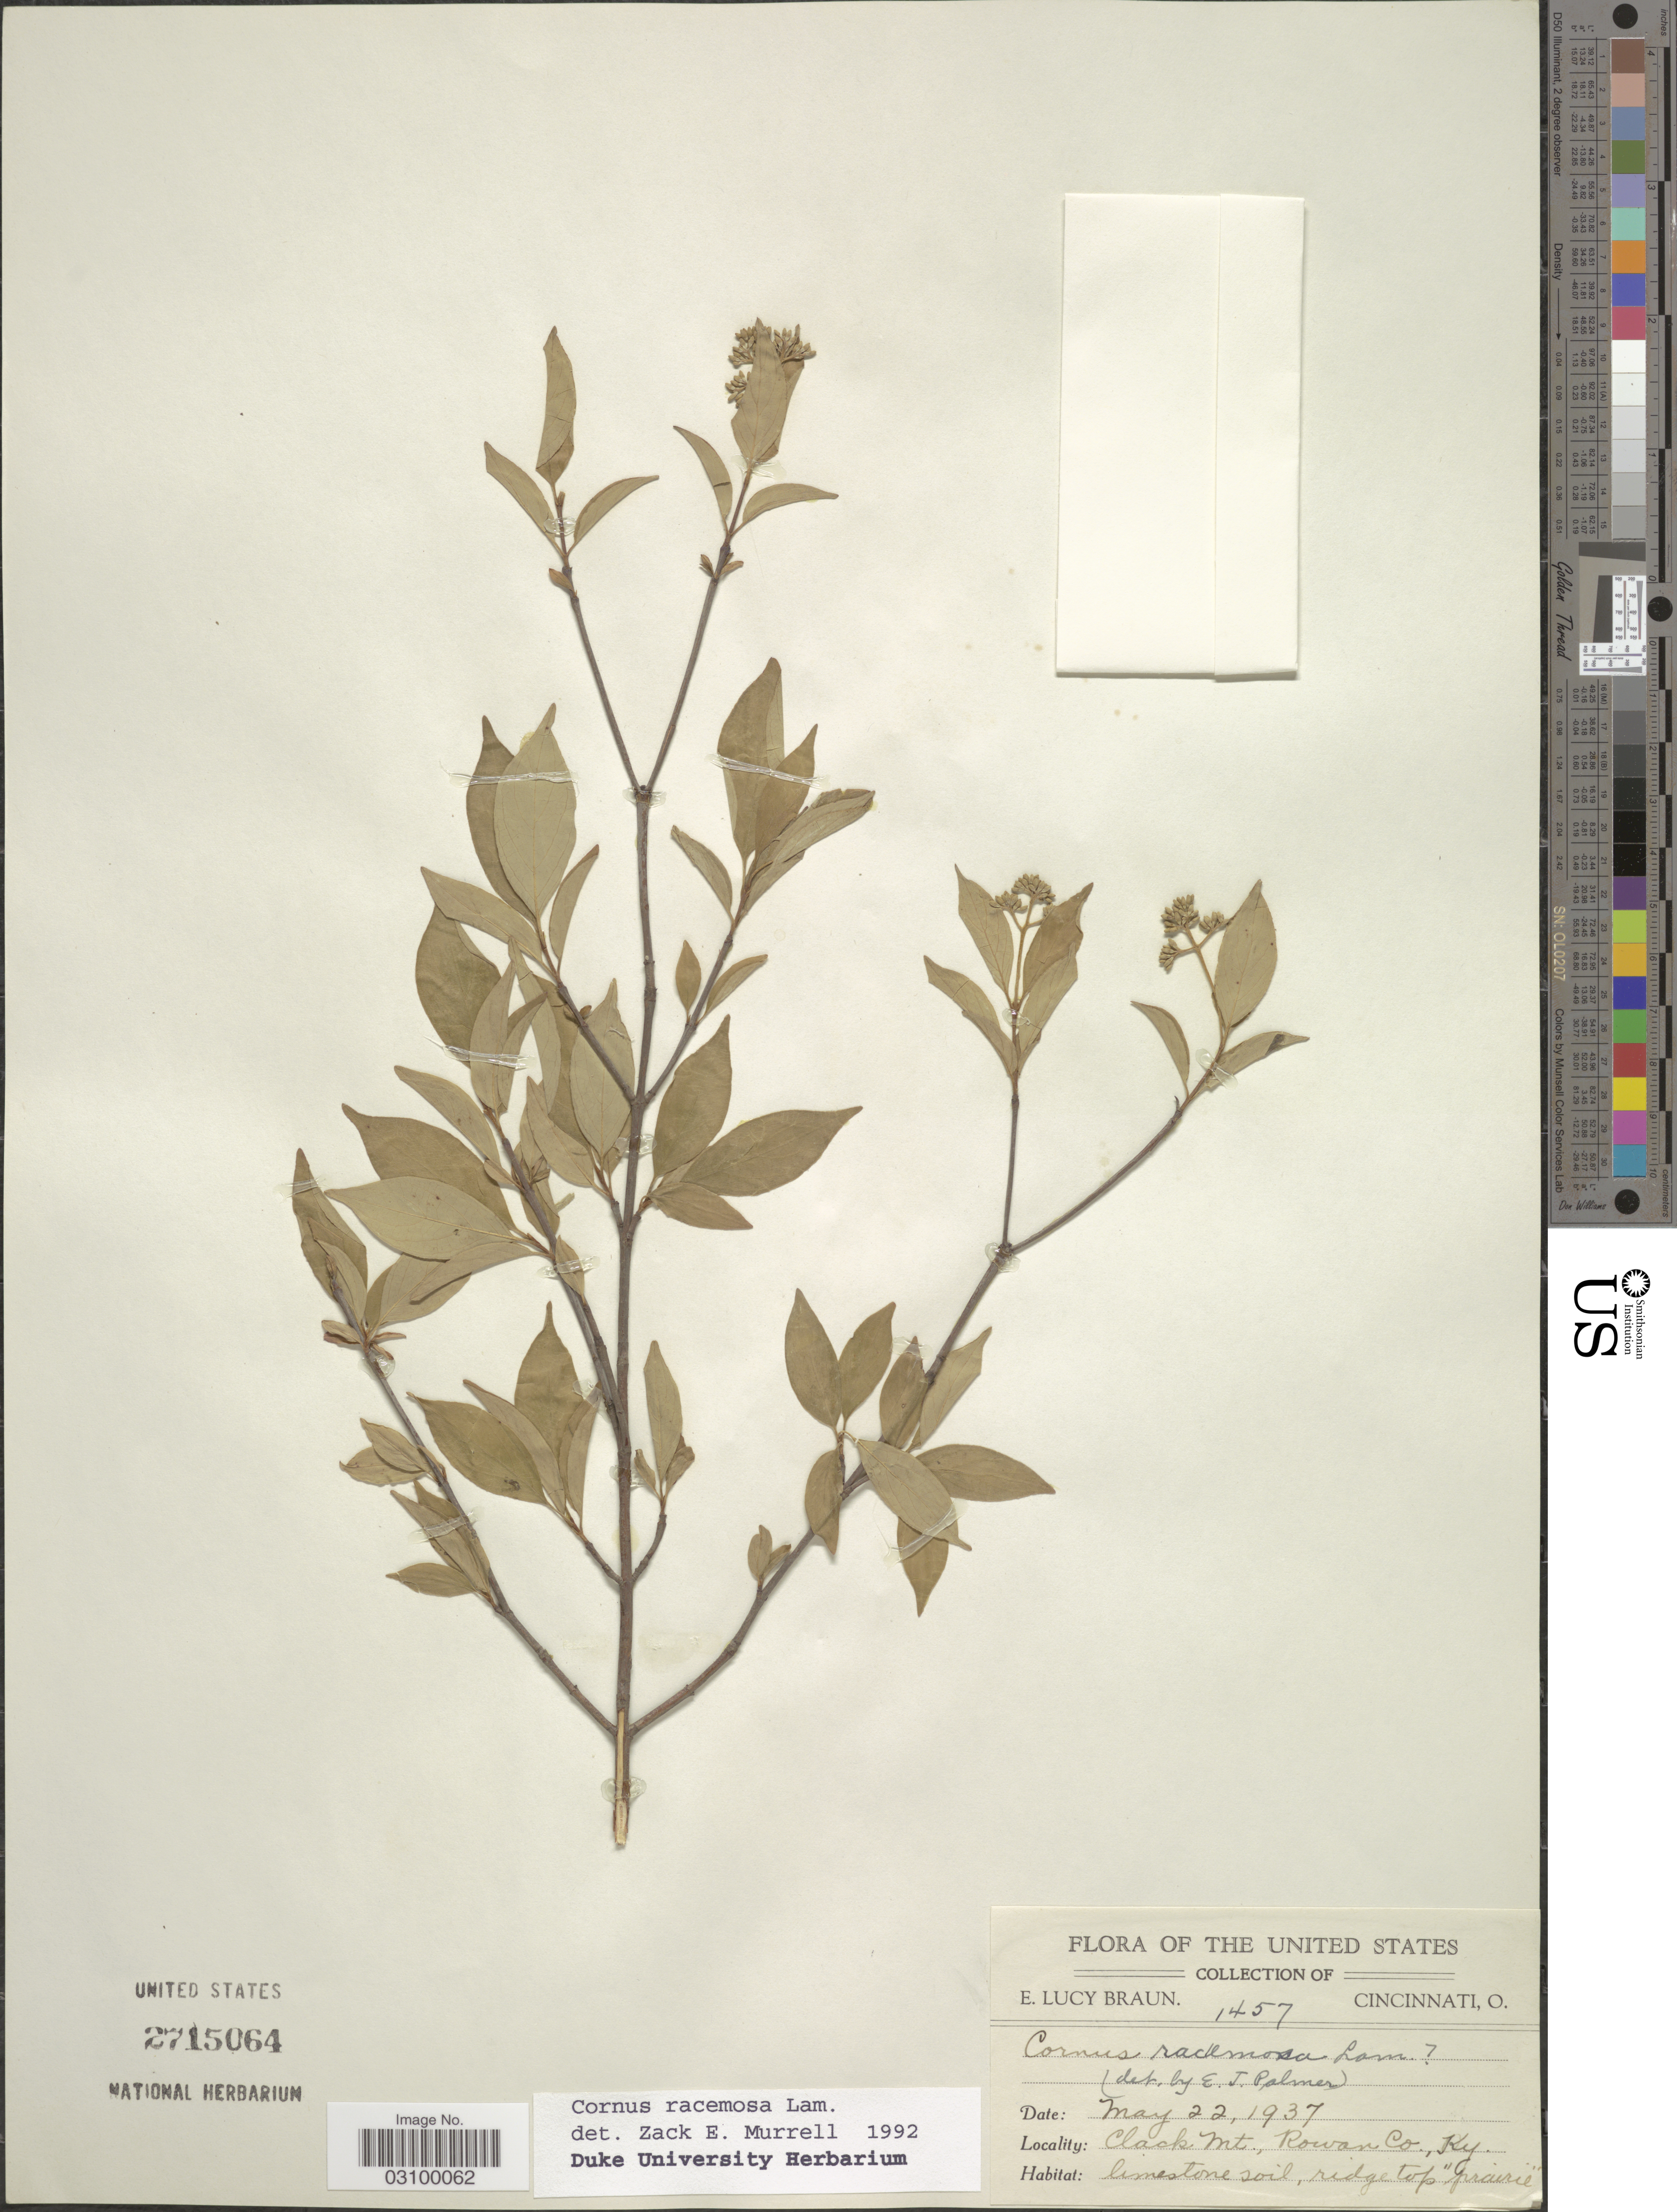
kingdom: Plantae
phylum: Tracheophyta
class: Magnoliopsida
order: Cornales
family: Cornaceae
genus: Cornus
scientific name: Cornus racemosa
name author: Lam.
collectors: E. L. Braun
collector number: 1457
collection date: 1937-05-22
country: United States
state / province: Kentucky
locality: Clack Mt., Rowan Co.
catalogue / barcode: US 2715064